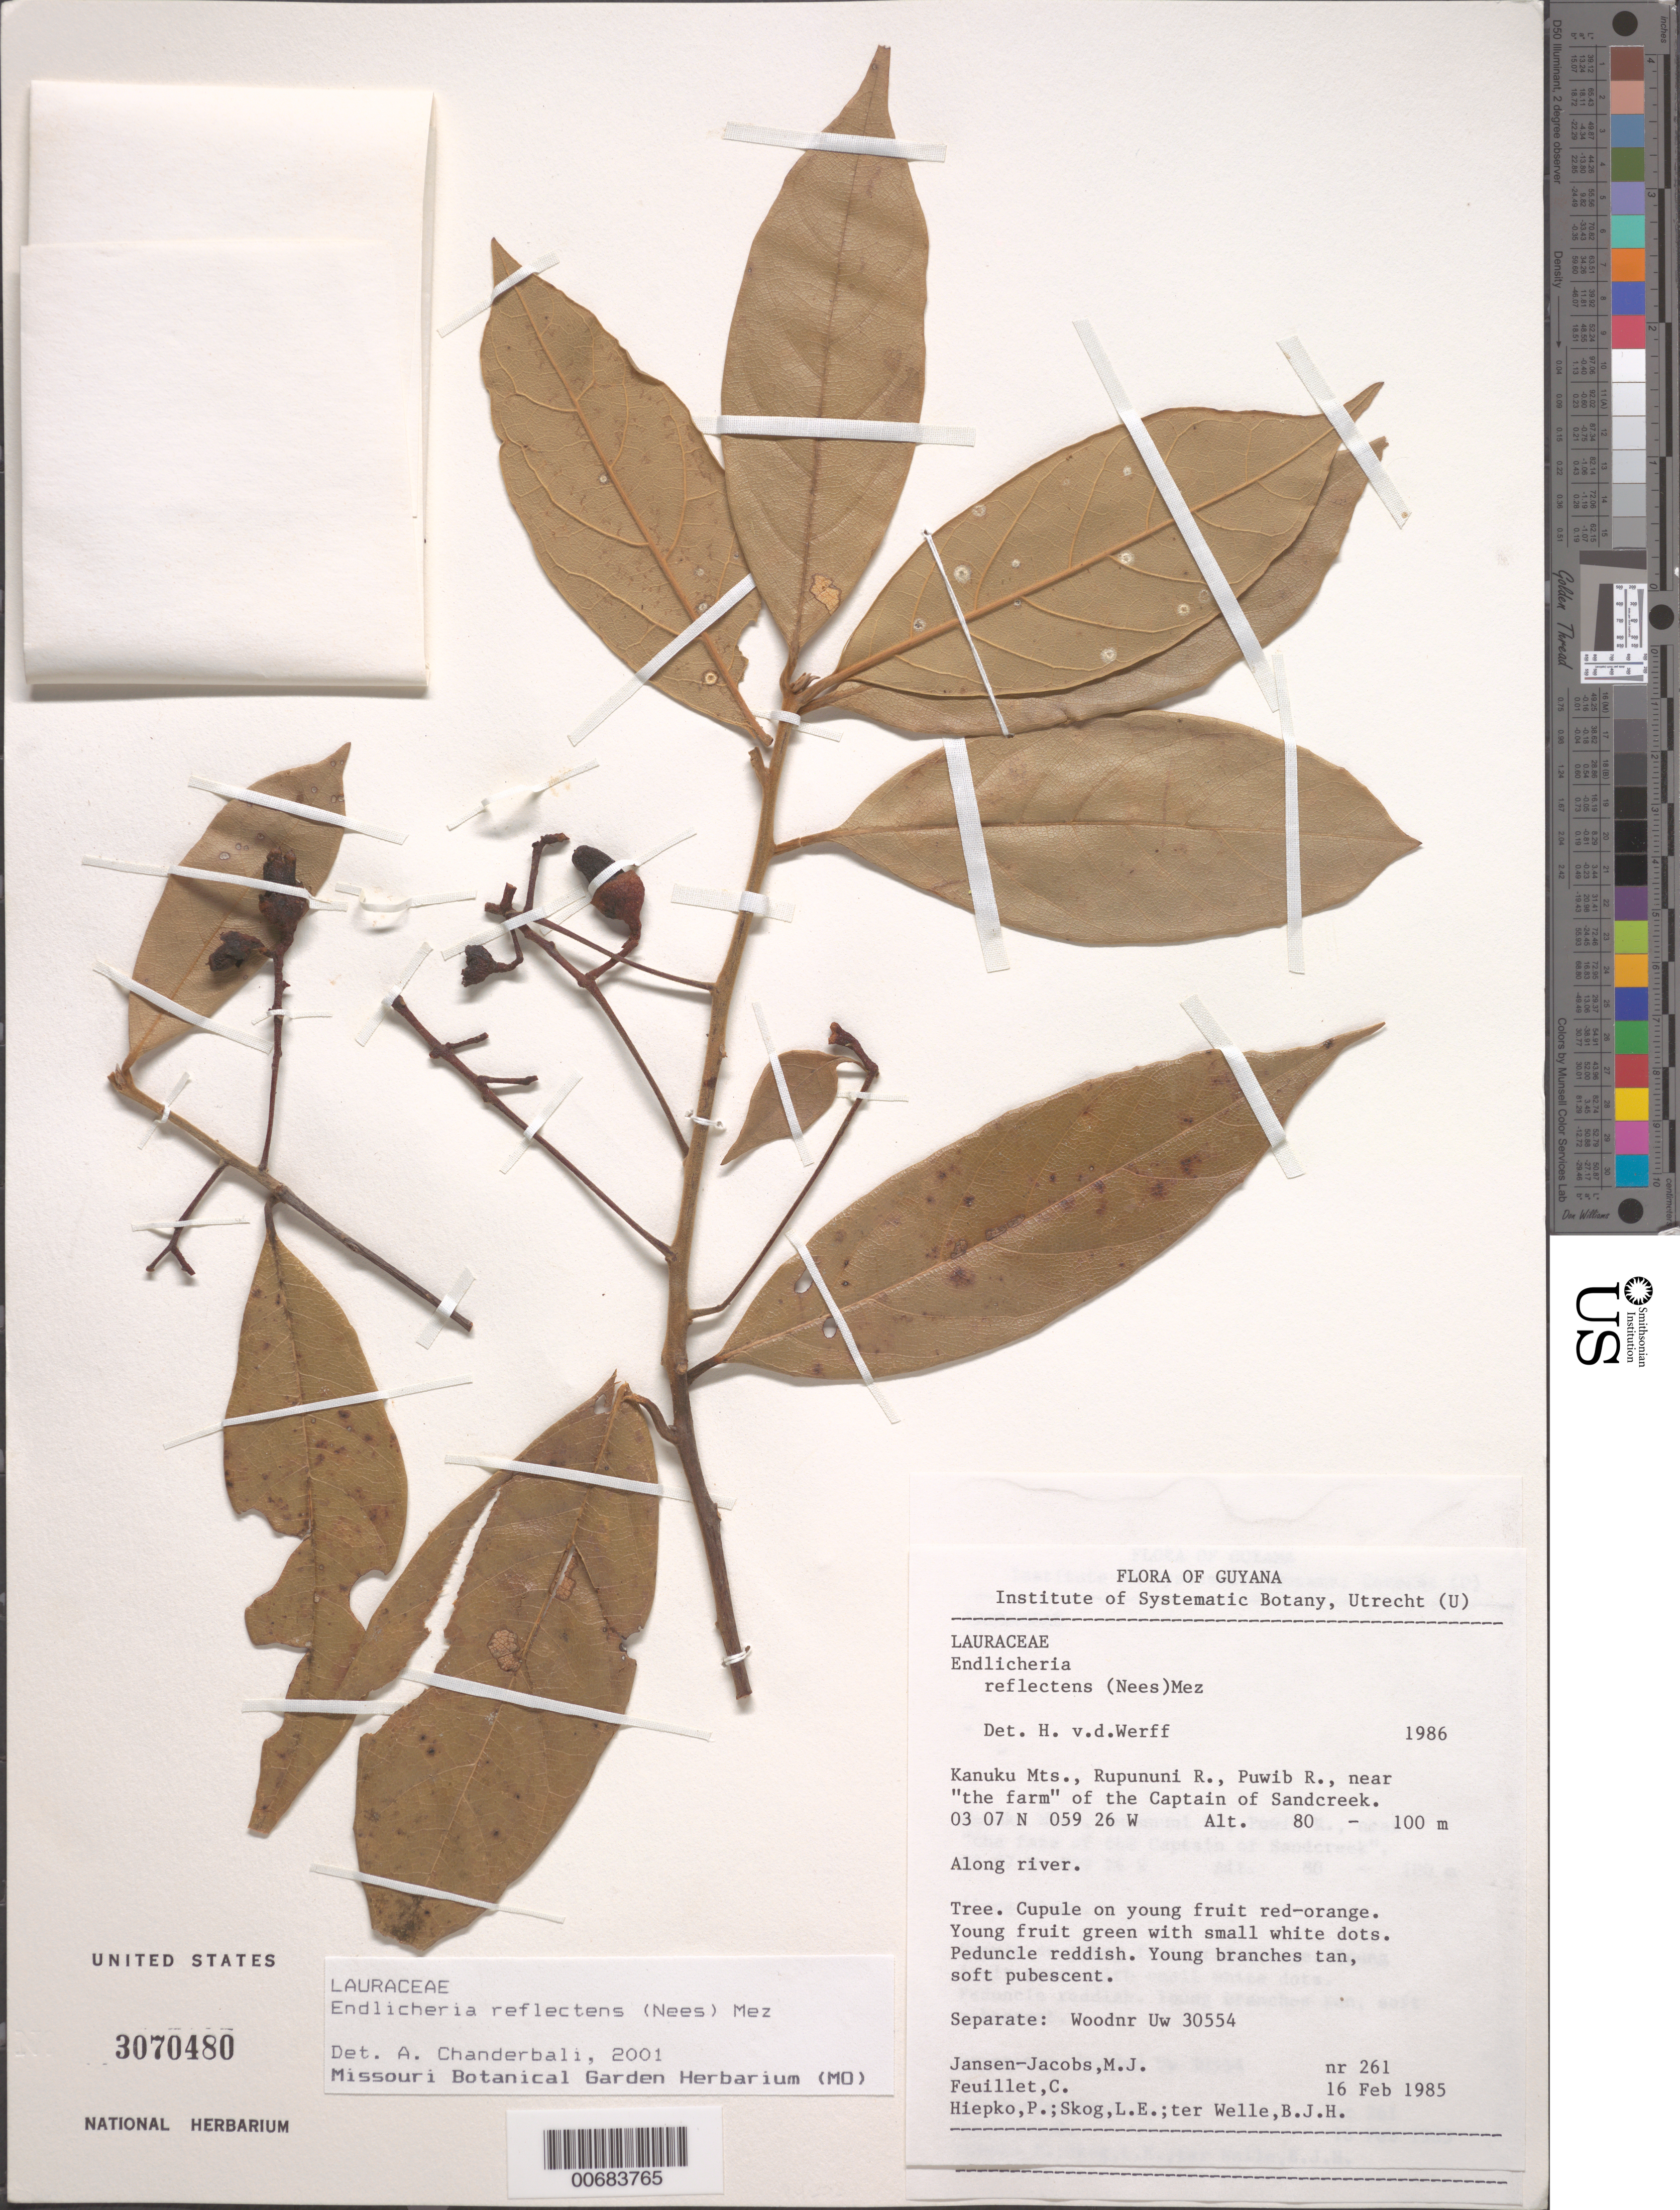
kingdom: Plantae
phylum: Tracheophyta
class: Magnoliopsida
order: Laurales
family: Lauraceae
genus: Endlicheria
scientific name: Endlicheria reflectens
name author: (Nees) Mez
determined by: Chanderbali, Andre Shashi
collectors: M. J. Jansen-Jacobs, C. Feuillet, P. H. Hiepko, L. E. Skog & B. Welle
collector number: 261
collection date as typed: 16-Feb-85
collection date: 1985-02-16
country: Guyana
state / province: U. Takutu-U. Essequibo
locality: Kanuku Mts., Rupununi R., Puwib R.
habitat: Along river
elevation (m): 80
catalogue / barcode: US 3070480